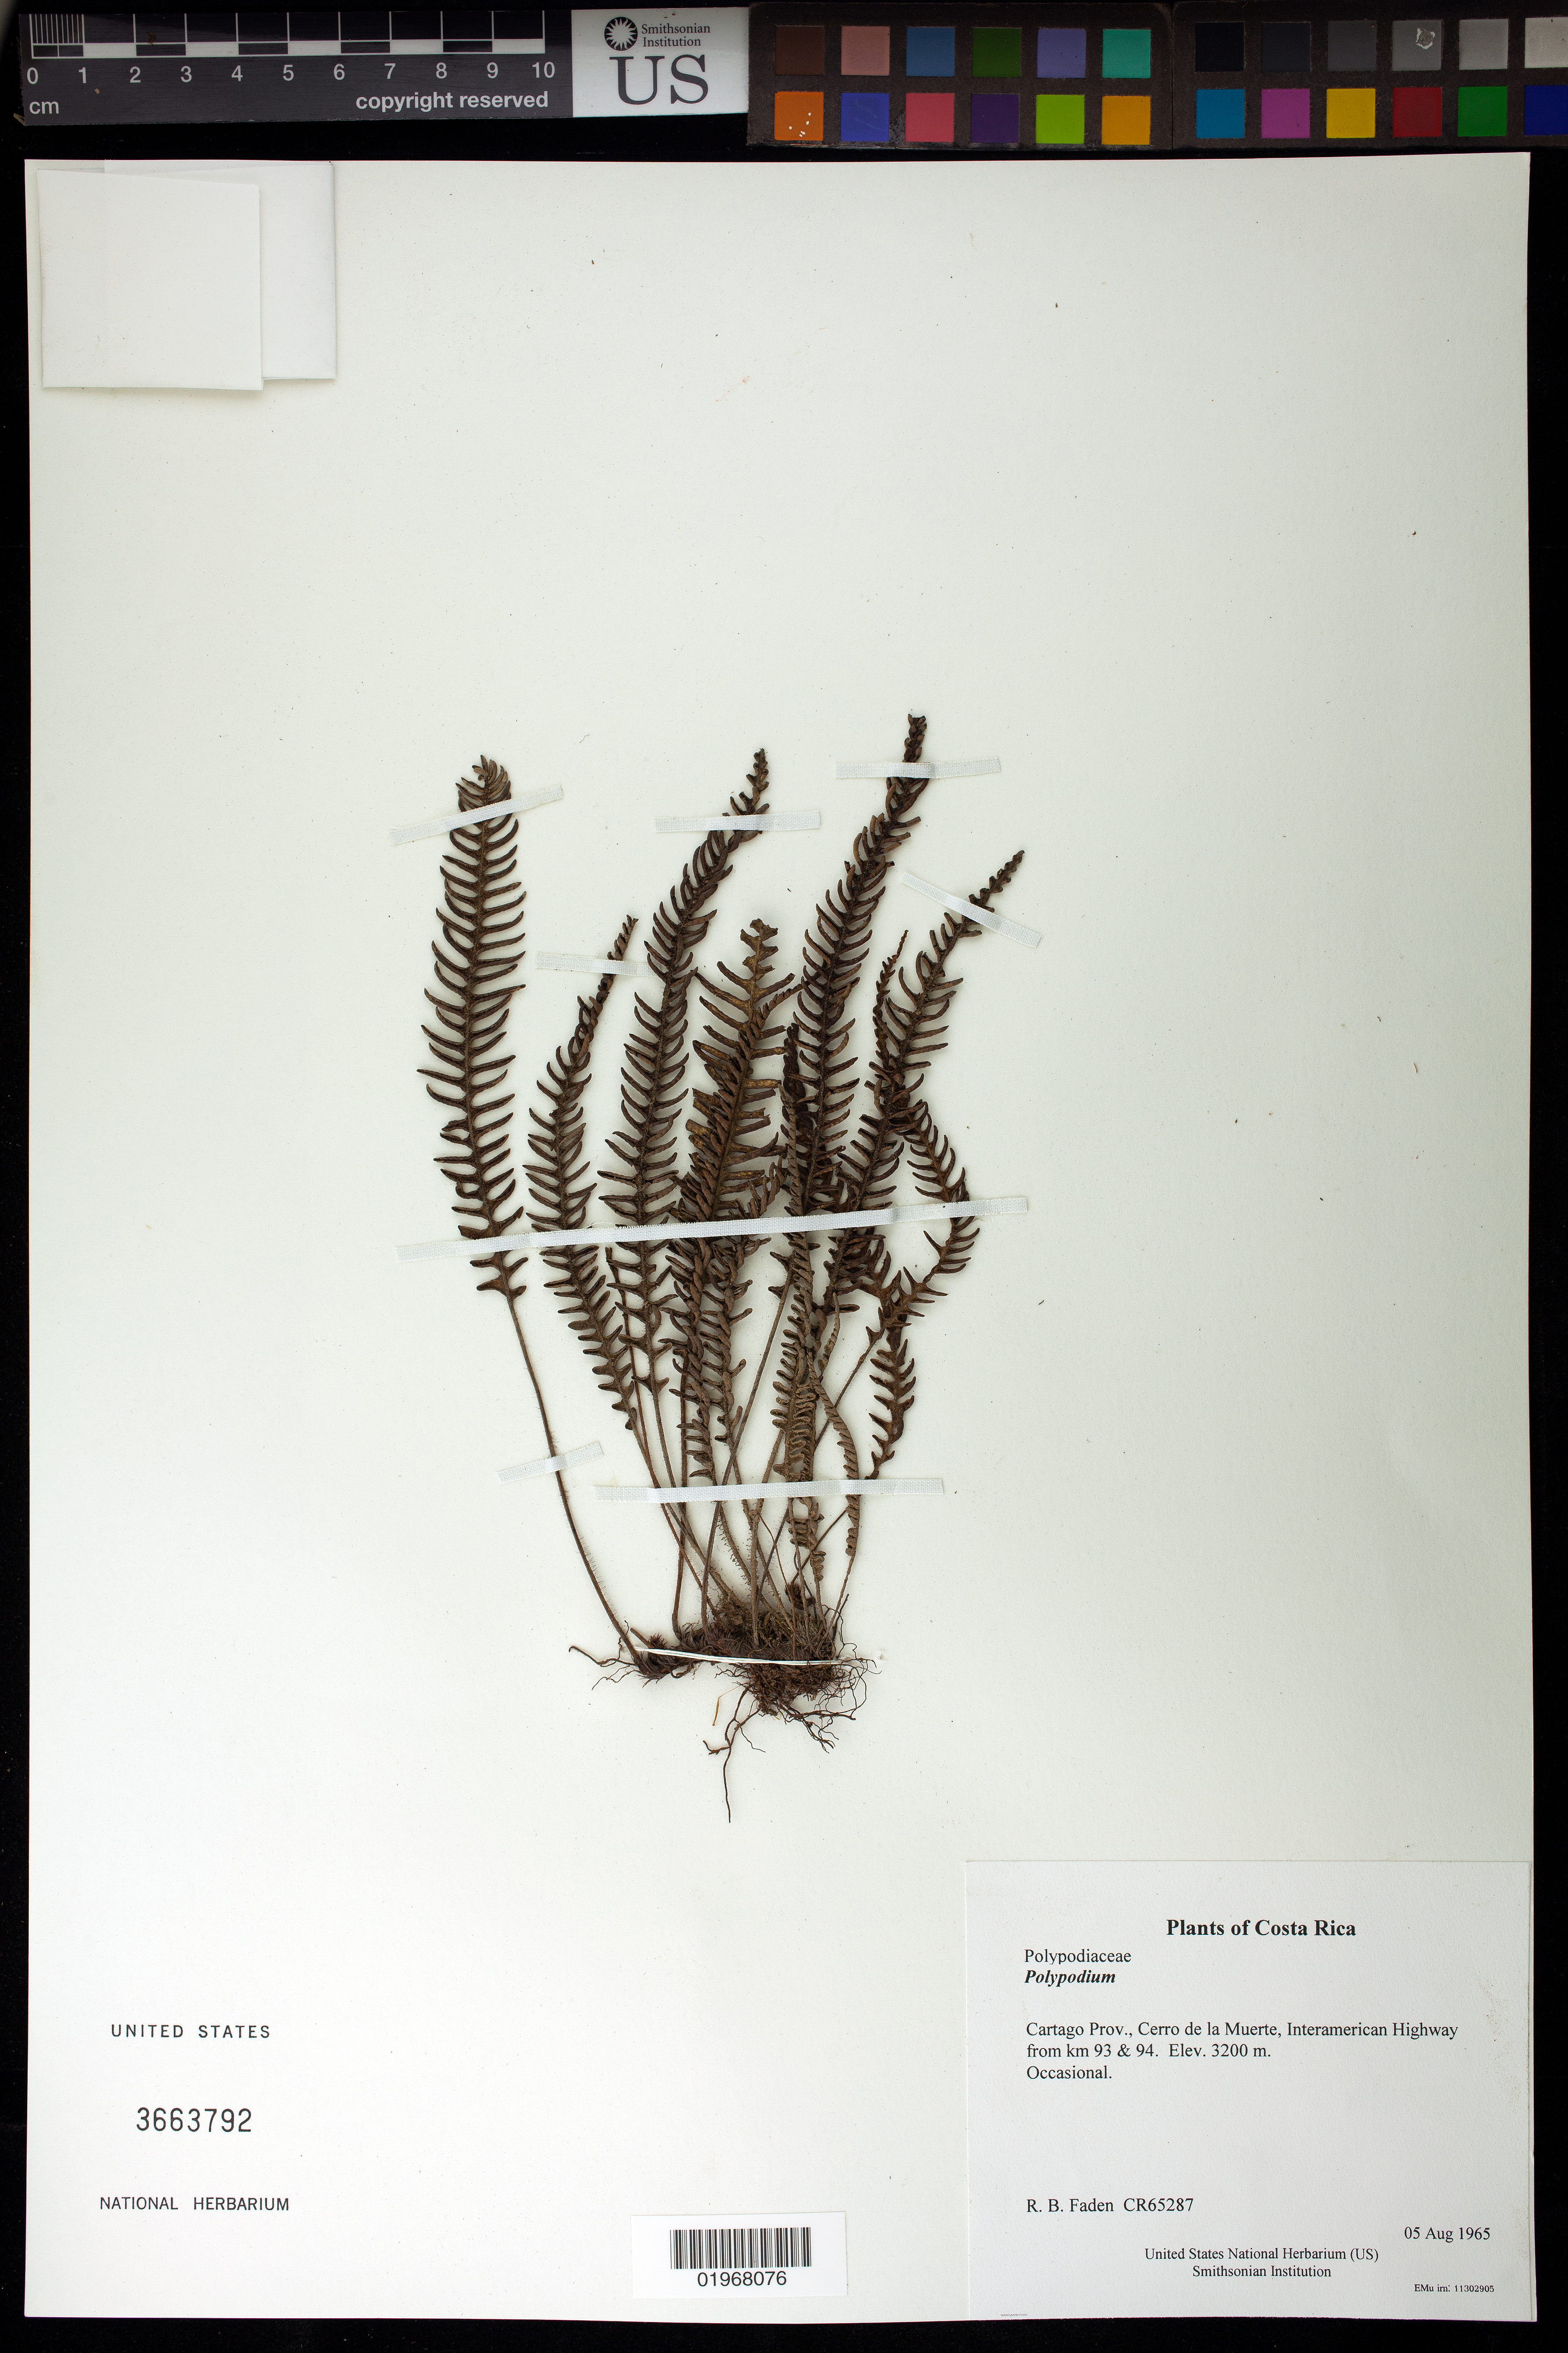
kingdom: Plantae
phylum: Tracheophyta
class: Polypodiopsida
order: Polypodiales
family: Polypodiaceae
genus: Polypodium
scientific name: Polypodium sp.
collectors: R. B. Faden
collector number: CR65287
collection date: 1965-08-05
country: Costa Rica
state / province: Cartago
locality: Cerro de la Muerte, Interamerican Highway from km 93 & 94.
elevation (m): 3200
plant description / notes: Fungus growth on sheet 1.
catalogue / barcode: US 3663792